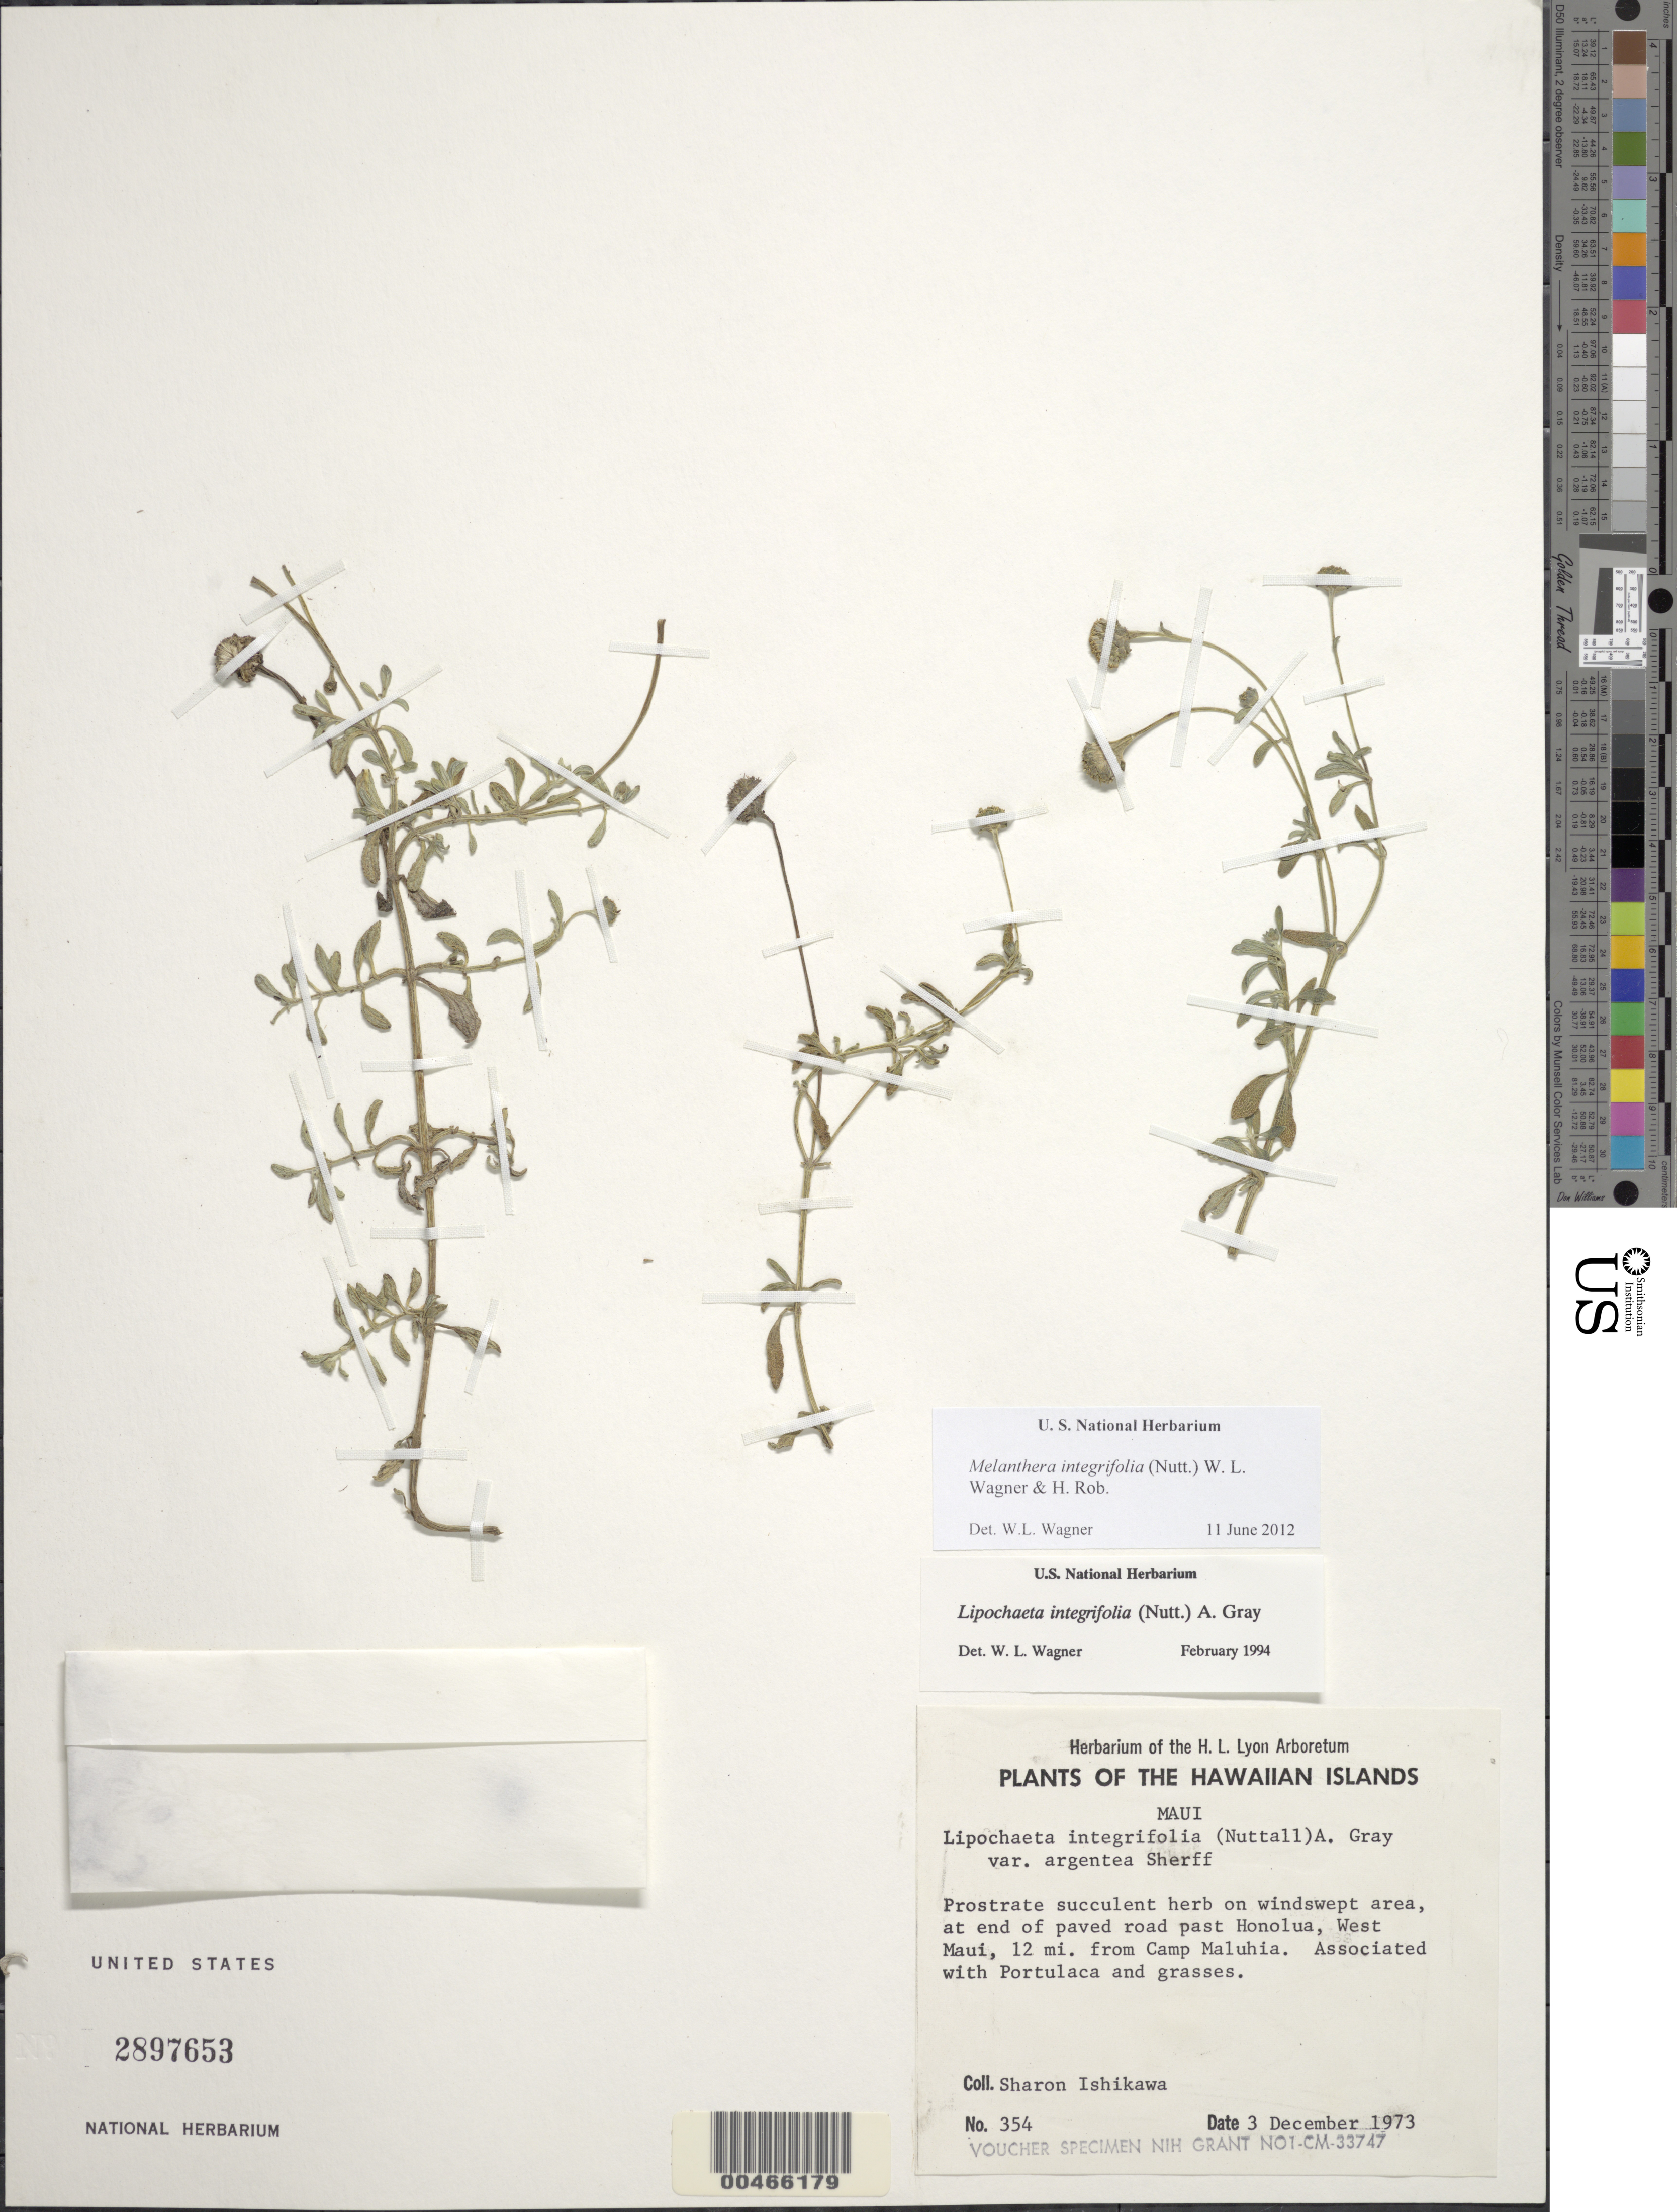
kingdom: Plantae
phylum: Tracheophyta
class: Magnoliopsida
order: Asterales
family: Asteraceae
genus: Wollastonia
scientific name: Wollastonia integrifolia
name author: (Nutt.) Orchard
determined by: Wagner, W. L., (BOT), Smithsonian Institution - National Museum of Natural History (UNITED STATES)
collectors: S. S. Ishikawa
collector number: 354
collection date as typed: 3 Dec 1973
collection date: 1973-12-03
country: United States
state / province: Hawaii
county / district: Maui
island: Maui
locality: at end of paved road past Honolua, W Maui, 12 mi from Camp Maluhia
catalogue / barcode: US 2897653